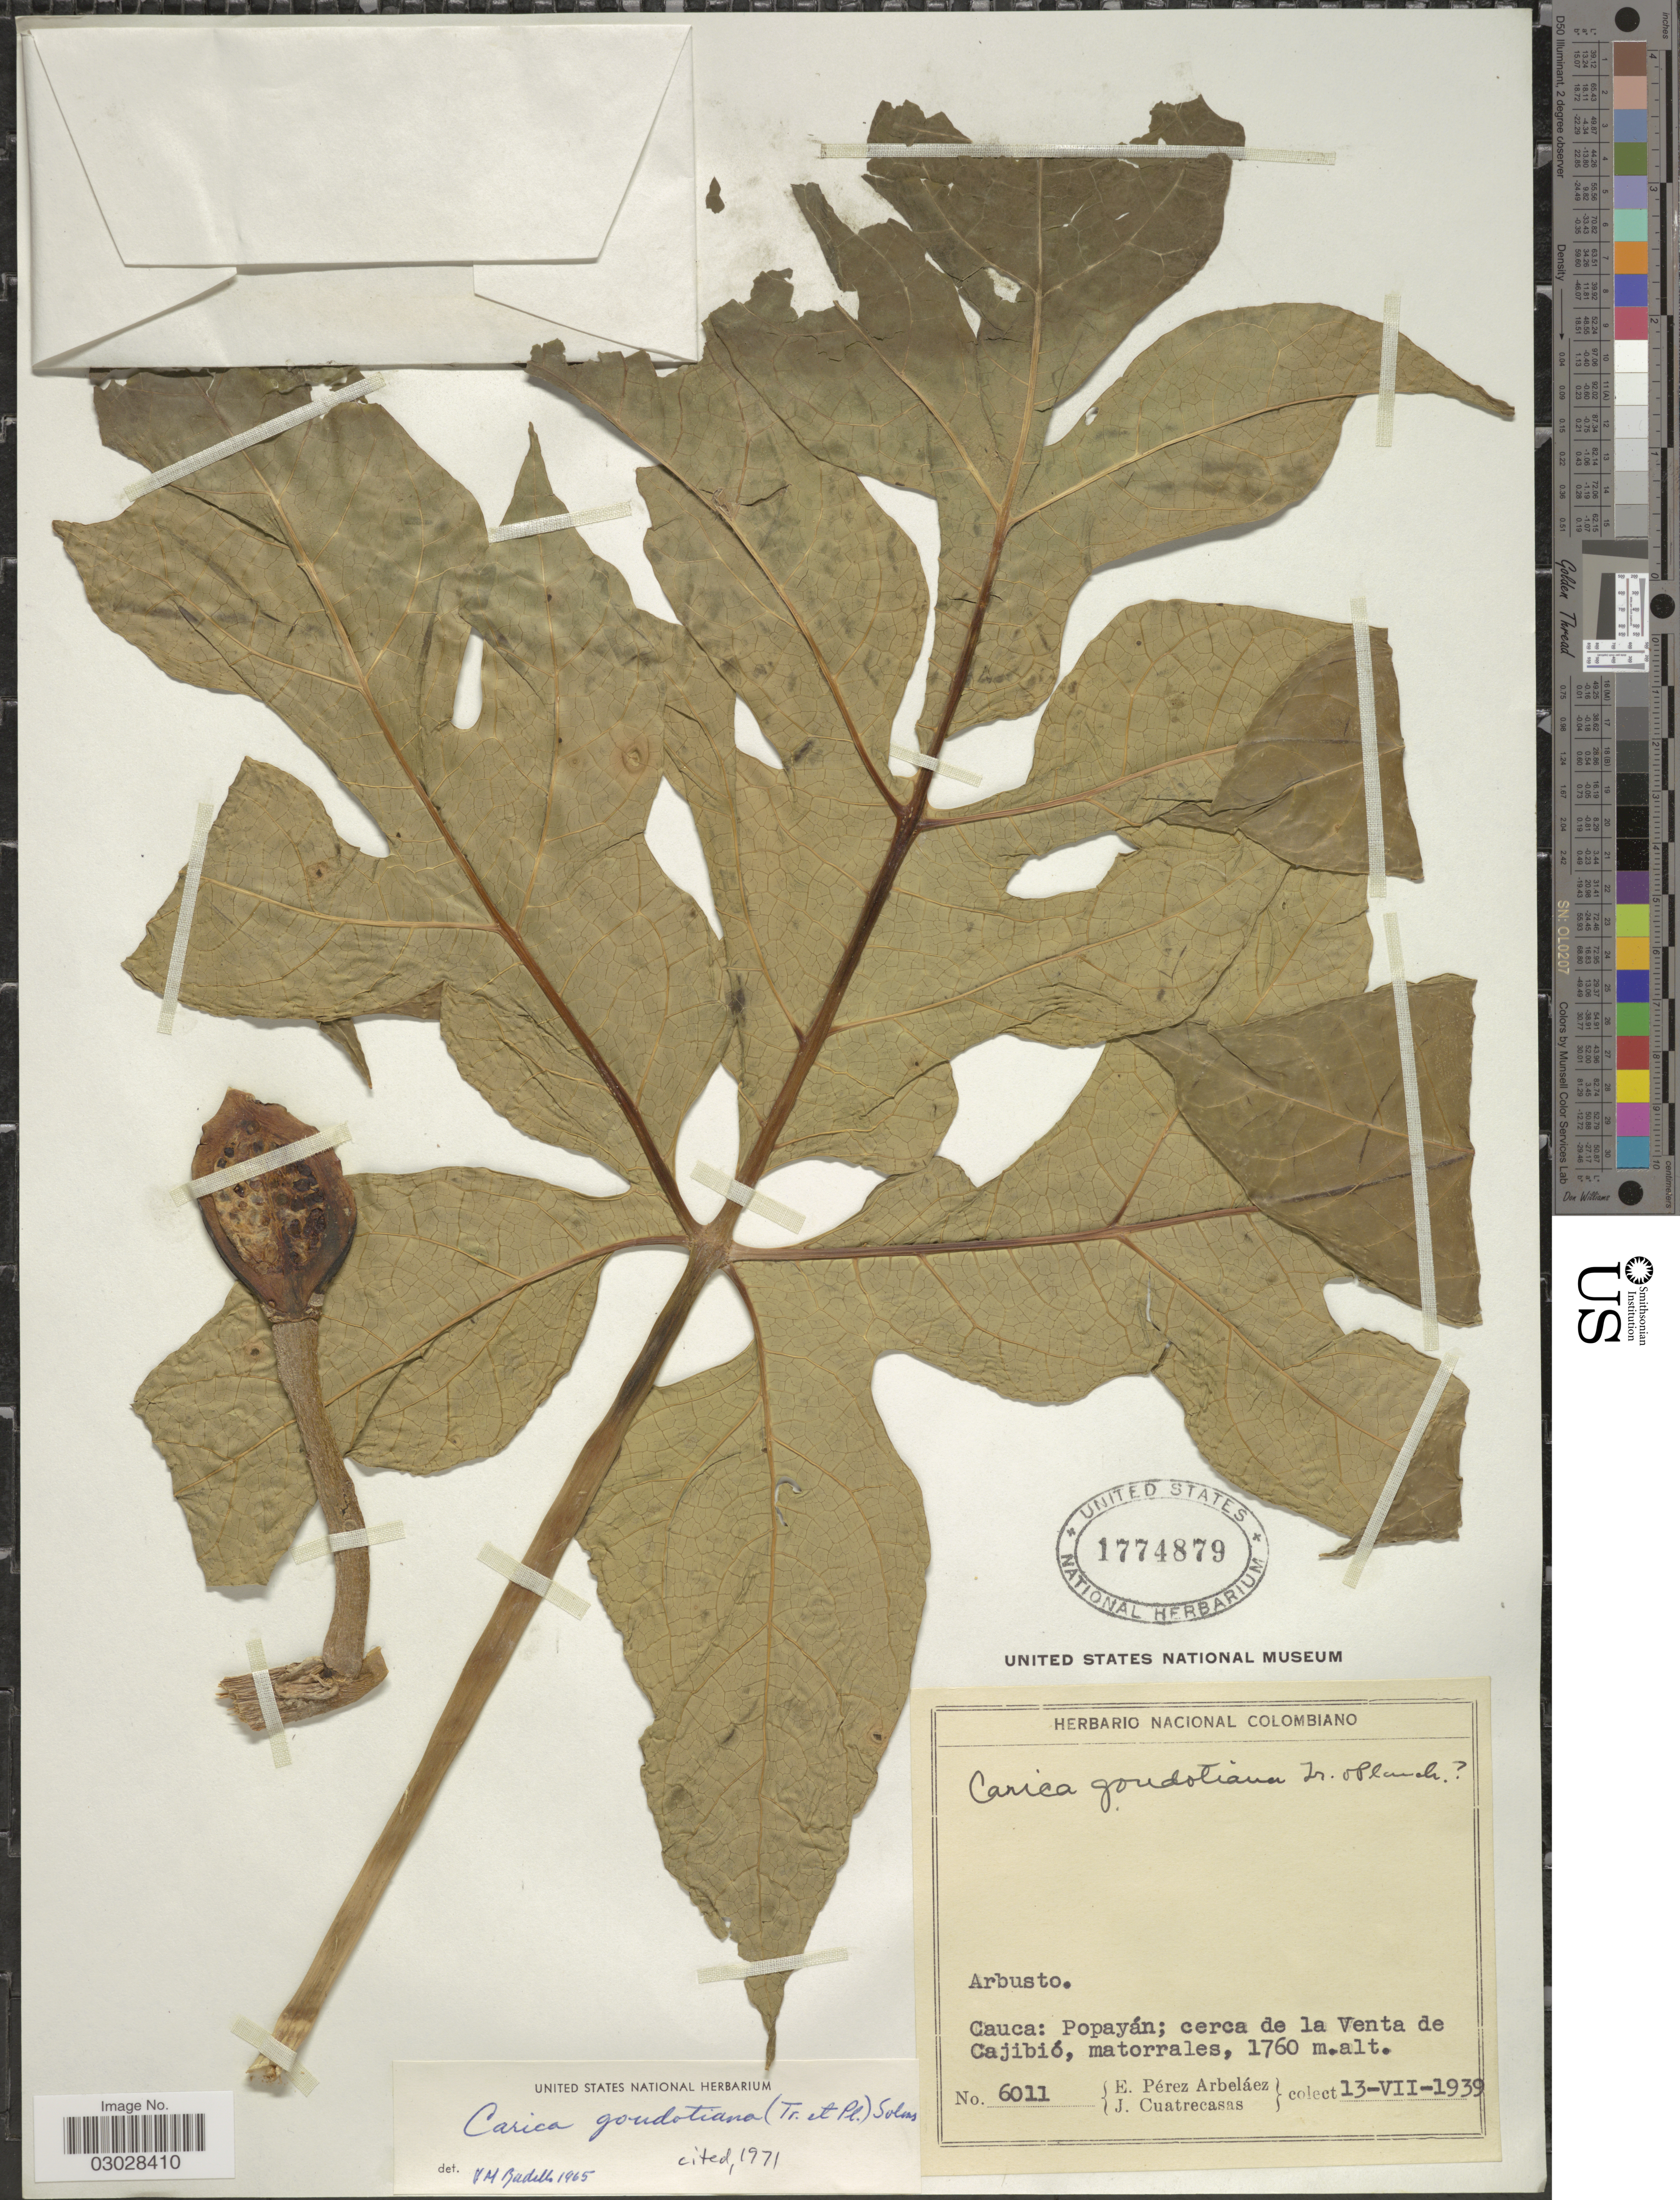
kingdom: Plantae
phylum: Tracheophyta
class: Magnoliopsida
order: Brassicales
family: Caricaceae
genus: Vasconcellea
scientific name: Vasconcellea goudotiana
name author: Triana & Planch.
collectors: E. Pérez Arbeláez & J. Cuatrecasas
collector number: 6011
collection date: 1939-07-13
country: Colombia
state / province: Cauca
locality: Popayán; cerca de la Venta de Cajibió.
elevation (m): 1760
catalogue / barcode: US 1774879